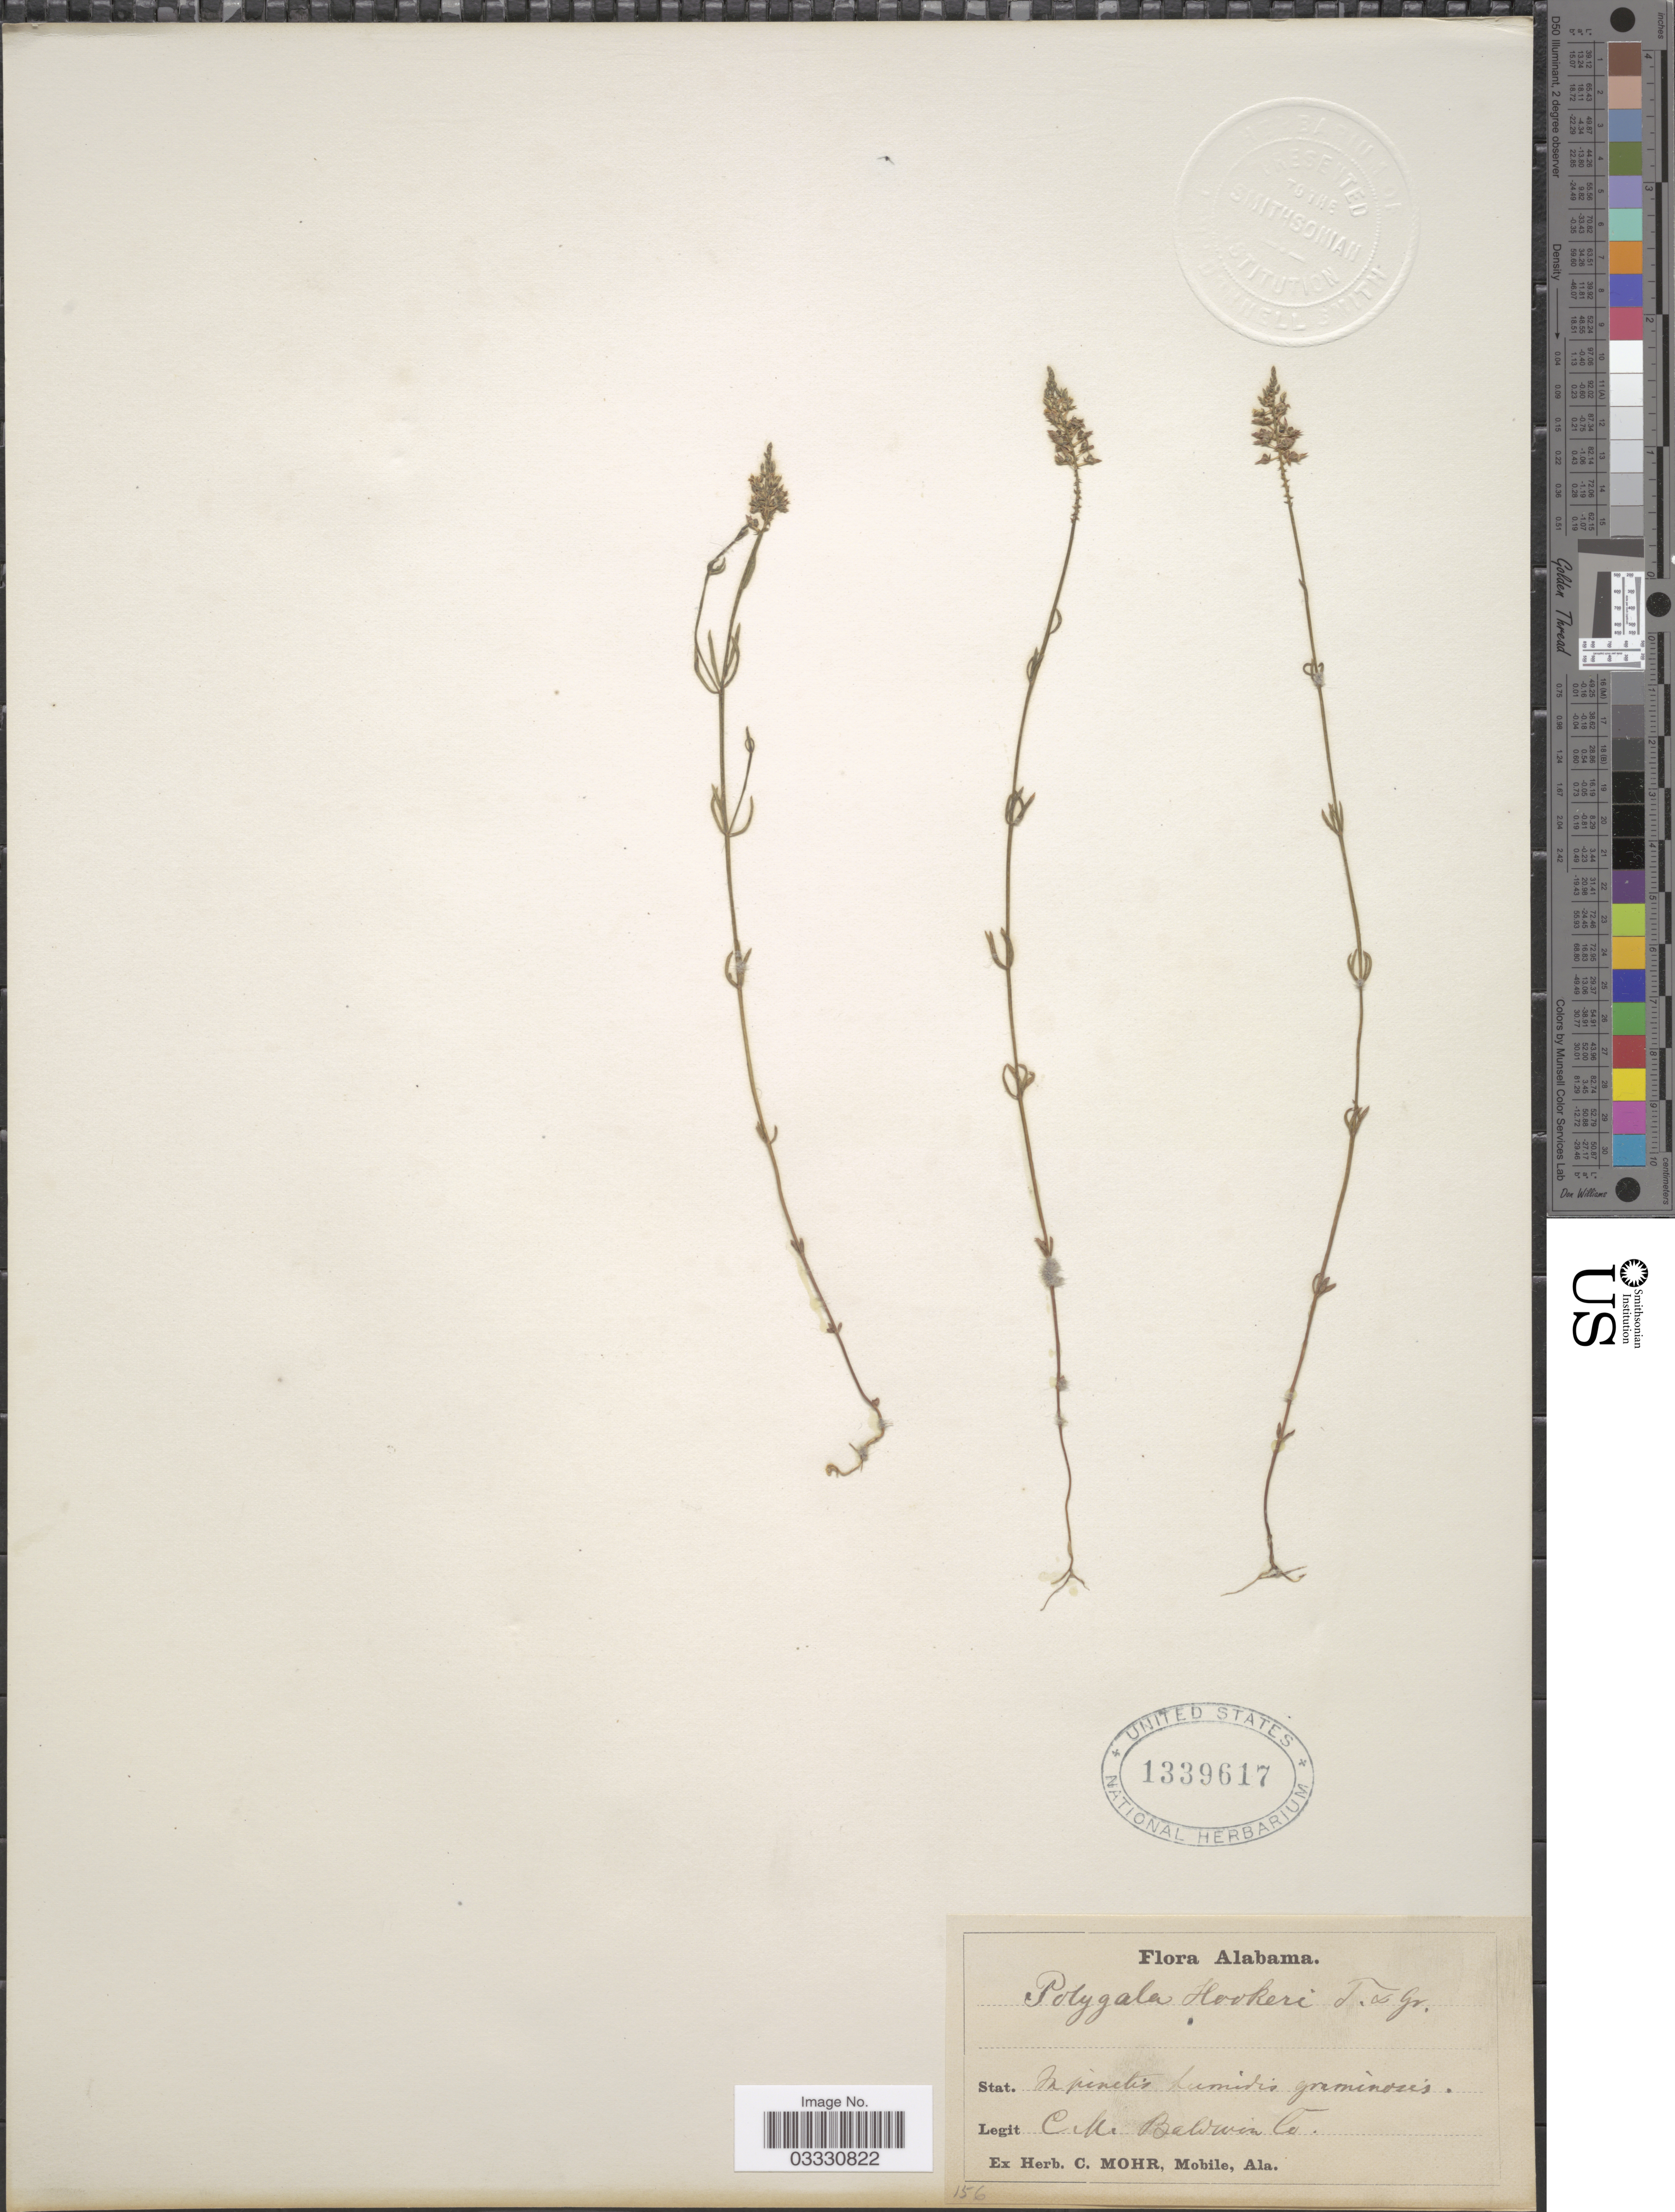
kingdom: Plantae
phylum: Tracheophyta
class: Magnoliopsida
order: Fabales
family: Polygalaceae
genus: Polygala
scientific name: Polygala hookeri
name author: Torr. & A. Gray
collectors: C. T. Mohr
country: United States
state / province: Alabama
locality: Stat. In pinetis humidis graminosis. Baldwin Co.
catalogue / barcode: US 1339617